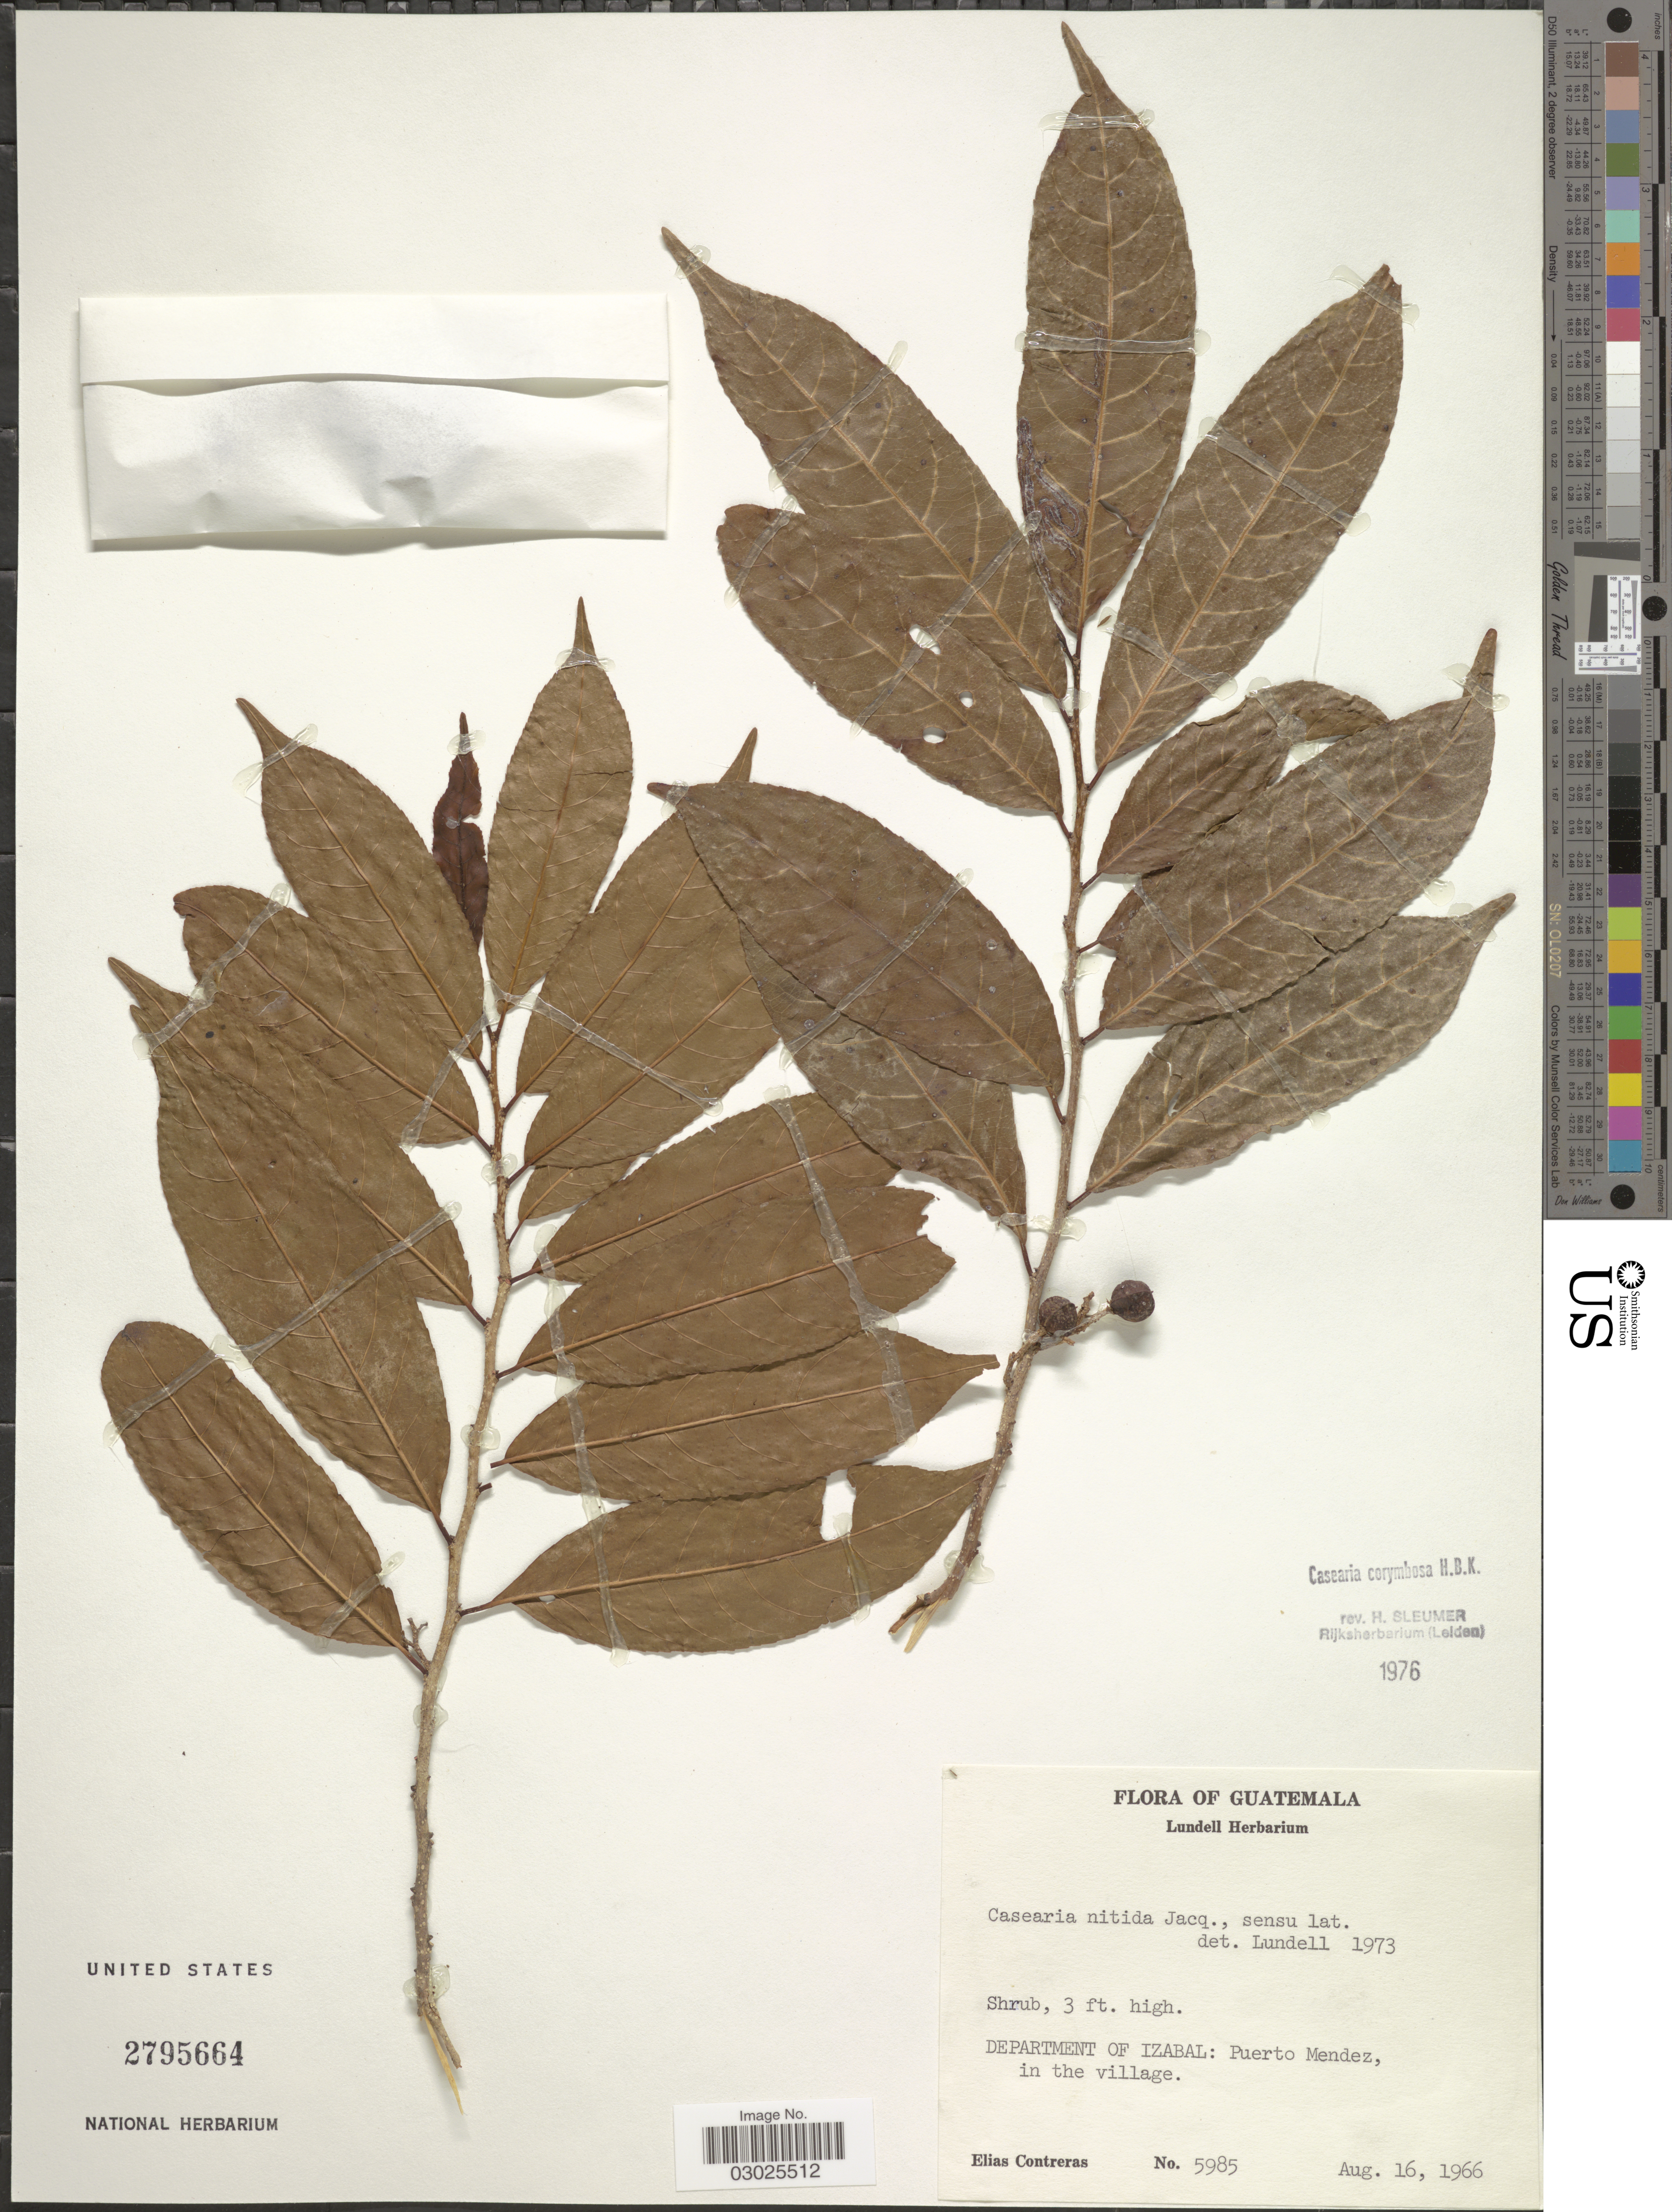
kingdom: Plantae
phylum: Tracheophyta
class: Magnoliopsida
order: Malpighiales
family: Salicaceae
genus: Casearia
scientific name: Casearia corymbosa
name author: Kunth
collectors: E. Contreras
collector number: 5985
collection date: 1966-08-16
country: Guatemala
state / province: Izabal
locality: Department of Izabal: Puerto Mendez, in the village.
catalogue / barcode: US 2795664